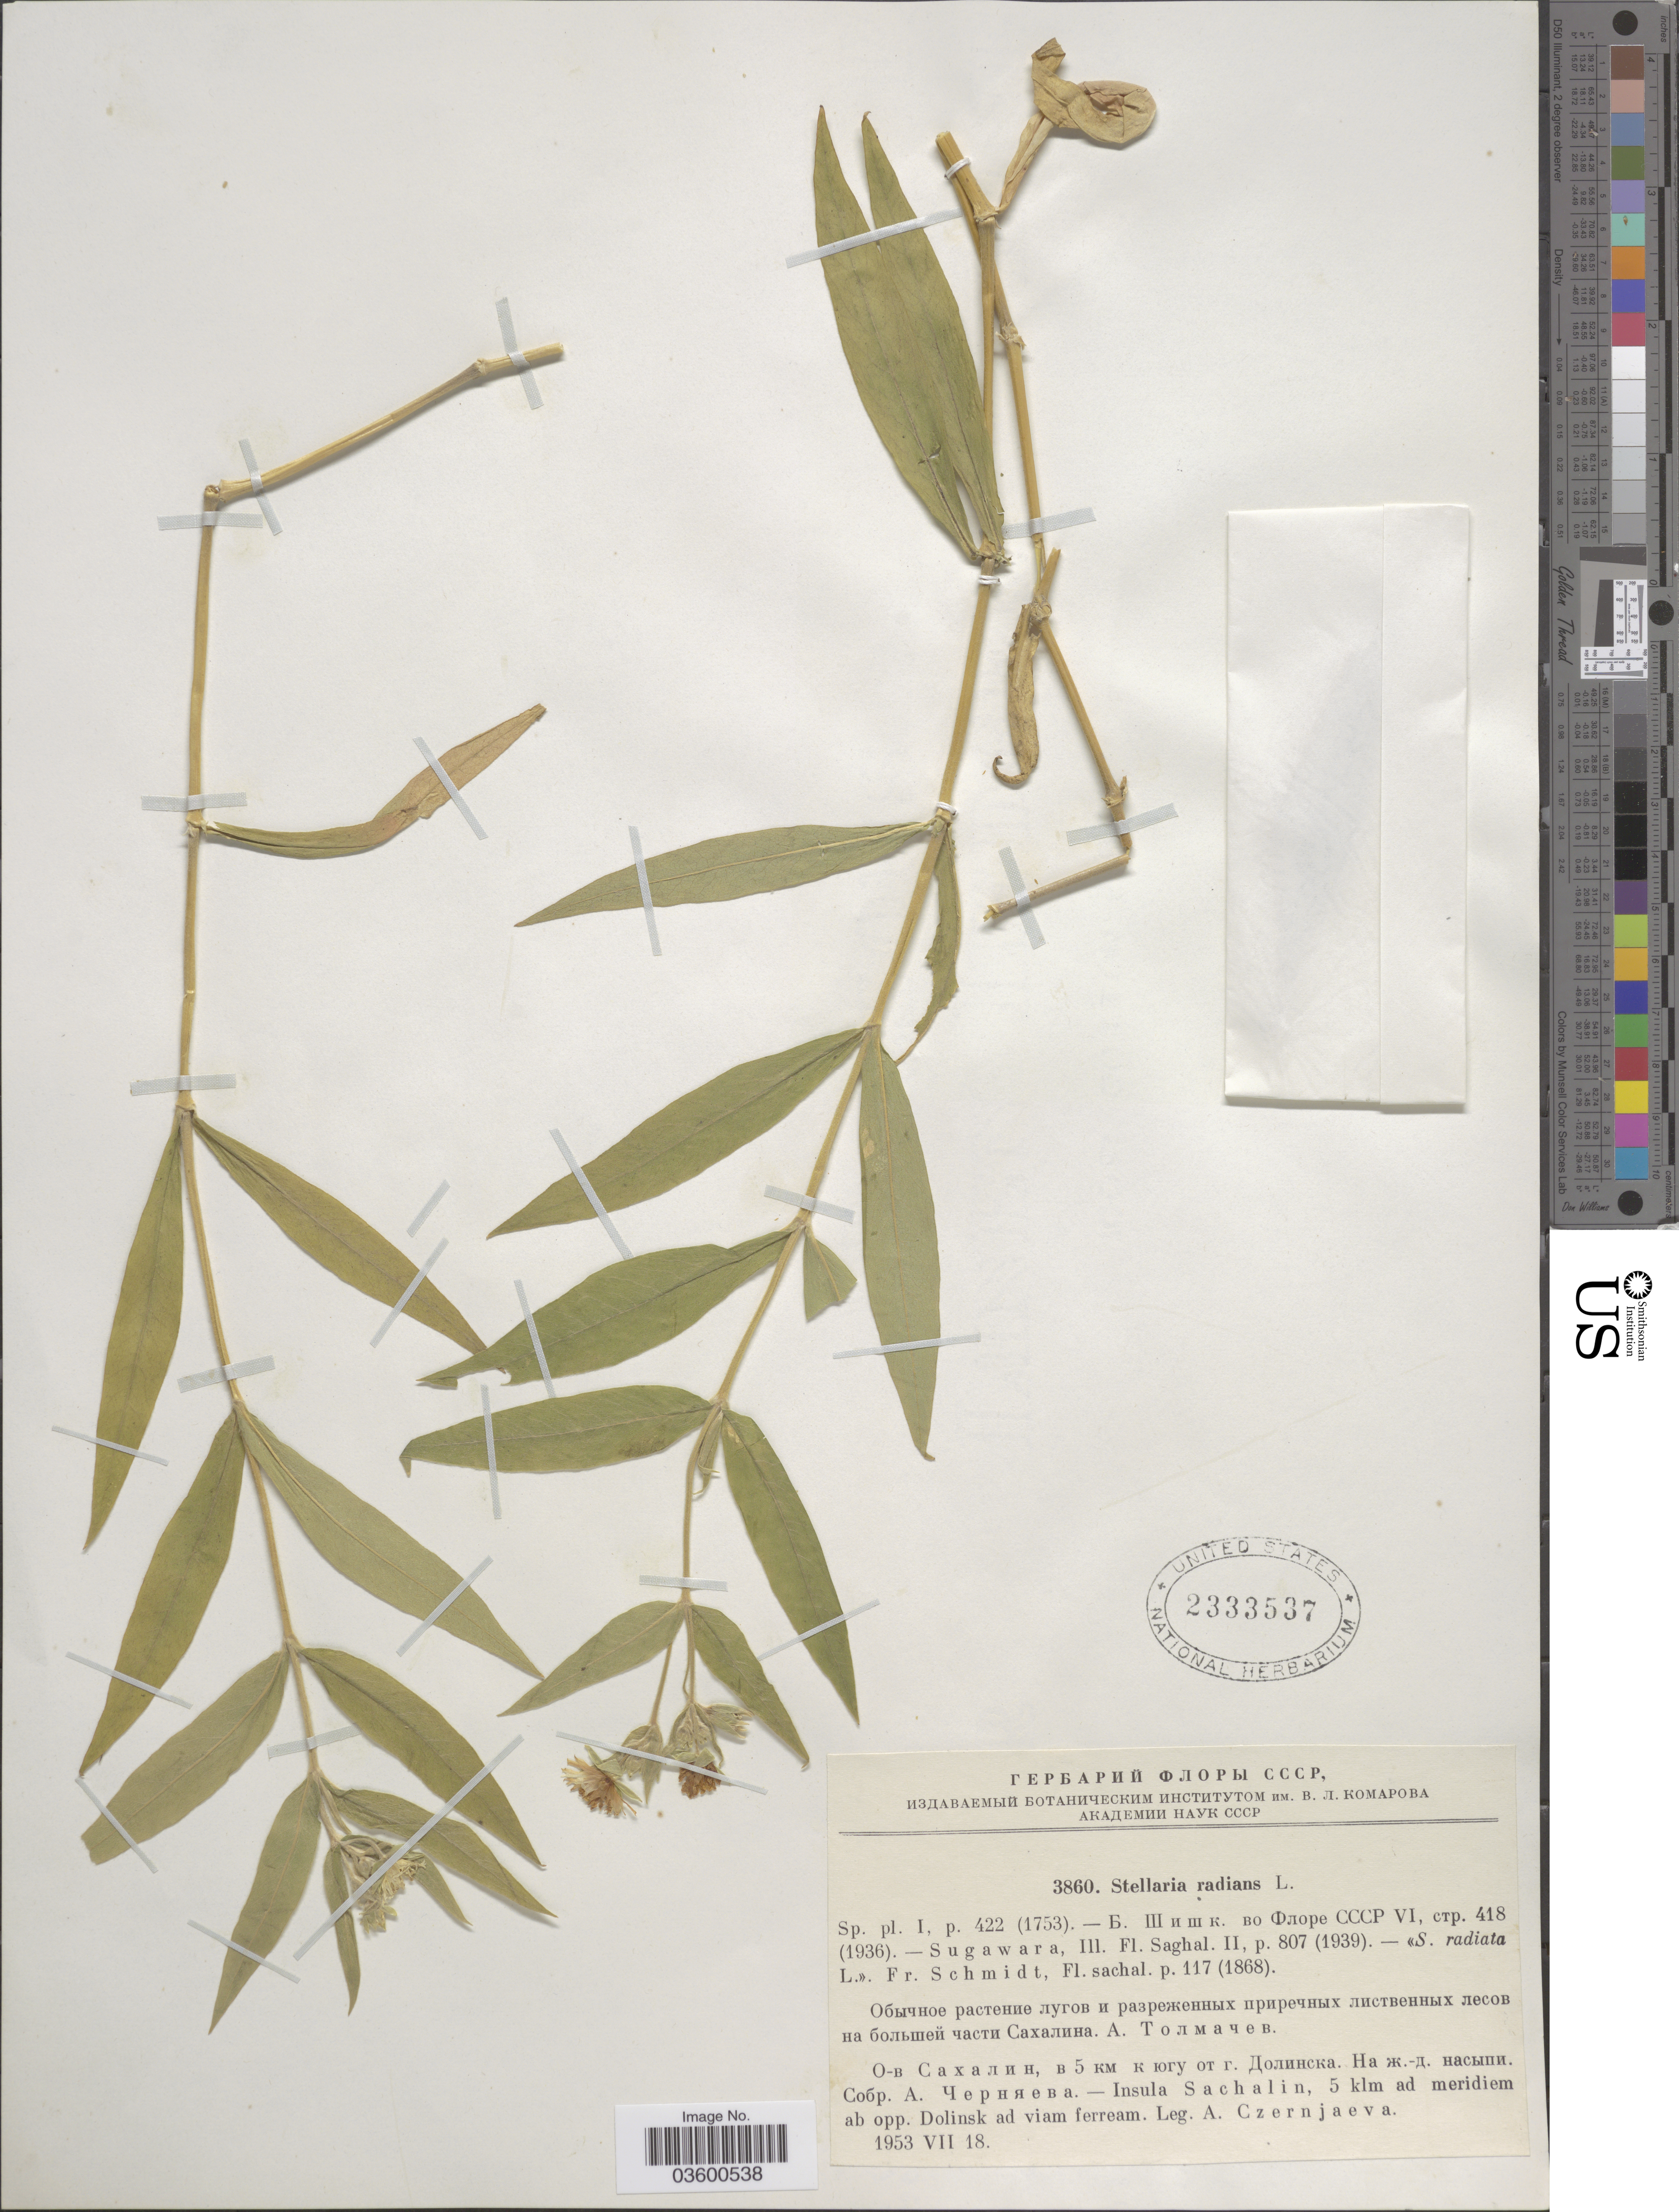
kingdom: Plantae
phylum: Tracheophyta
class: Magnoliopsida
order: Caryophyllales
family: Caryophyllaceae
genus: Stellaria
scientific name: Stellaria radians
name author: L.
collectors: A. Czernjaeva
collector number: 3860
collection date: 1953-07-18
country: Russian Federation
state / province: Sakhalin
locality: Insula Sachalin, 5 klm ad meridiem ab opp. Dolinsk ad viam ferream.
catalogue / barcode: US 2333537